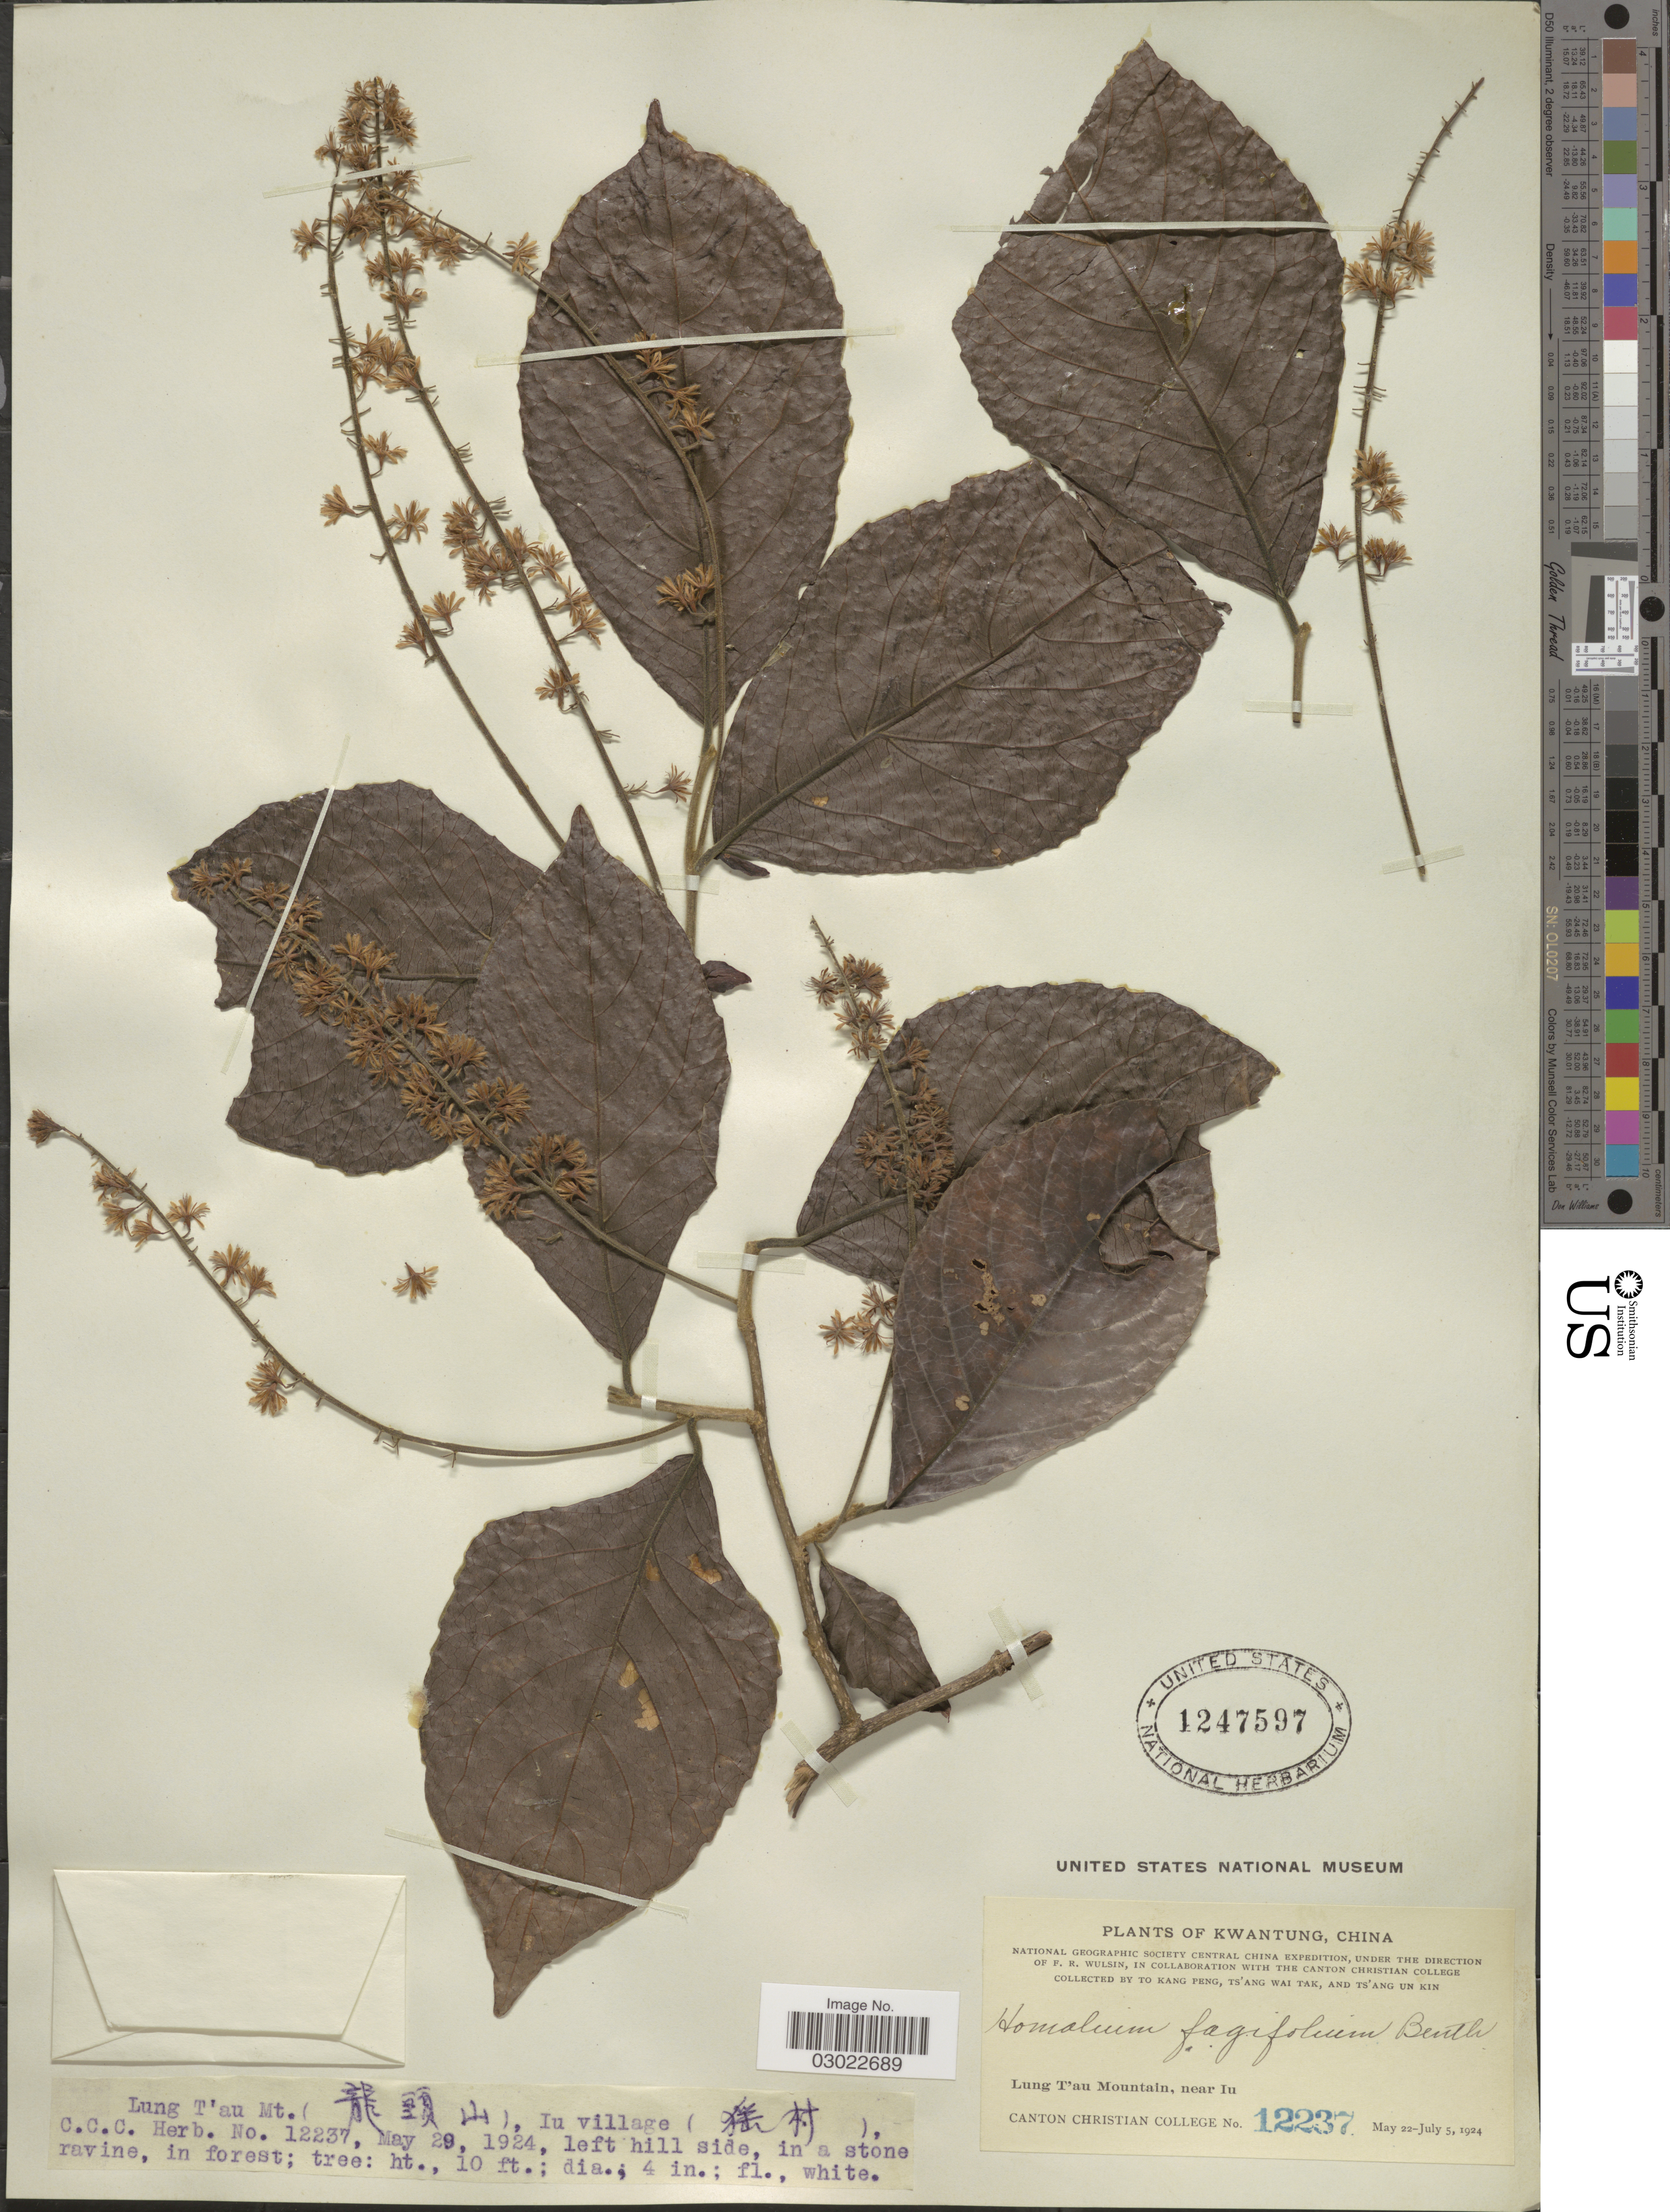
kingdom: Plantae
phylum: Tracheophyta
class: Magnoliopsida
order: Malpighiales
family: Salicaceae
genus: Homalium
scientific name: Homalium cochinchinensis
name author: (Lour.) Druce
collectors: Canton Christian College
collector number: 12237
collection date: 1924-05-29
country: China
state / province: Guangdong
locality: Kwangtung, Lung T'au Mountain, near Iru. Iu village.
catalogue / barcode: US 1247597